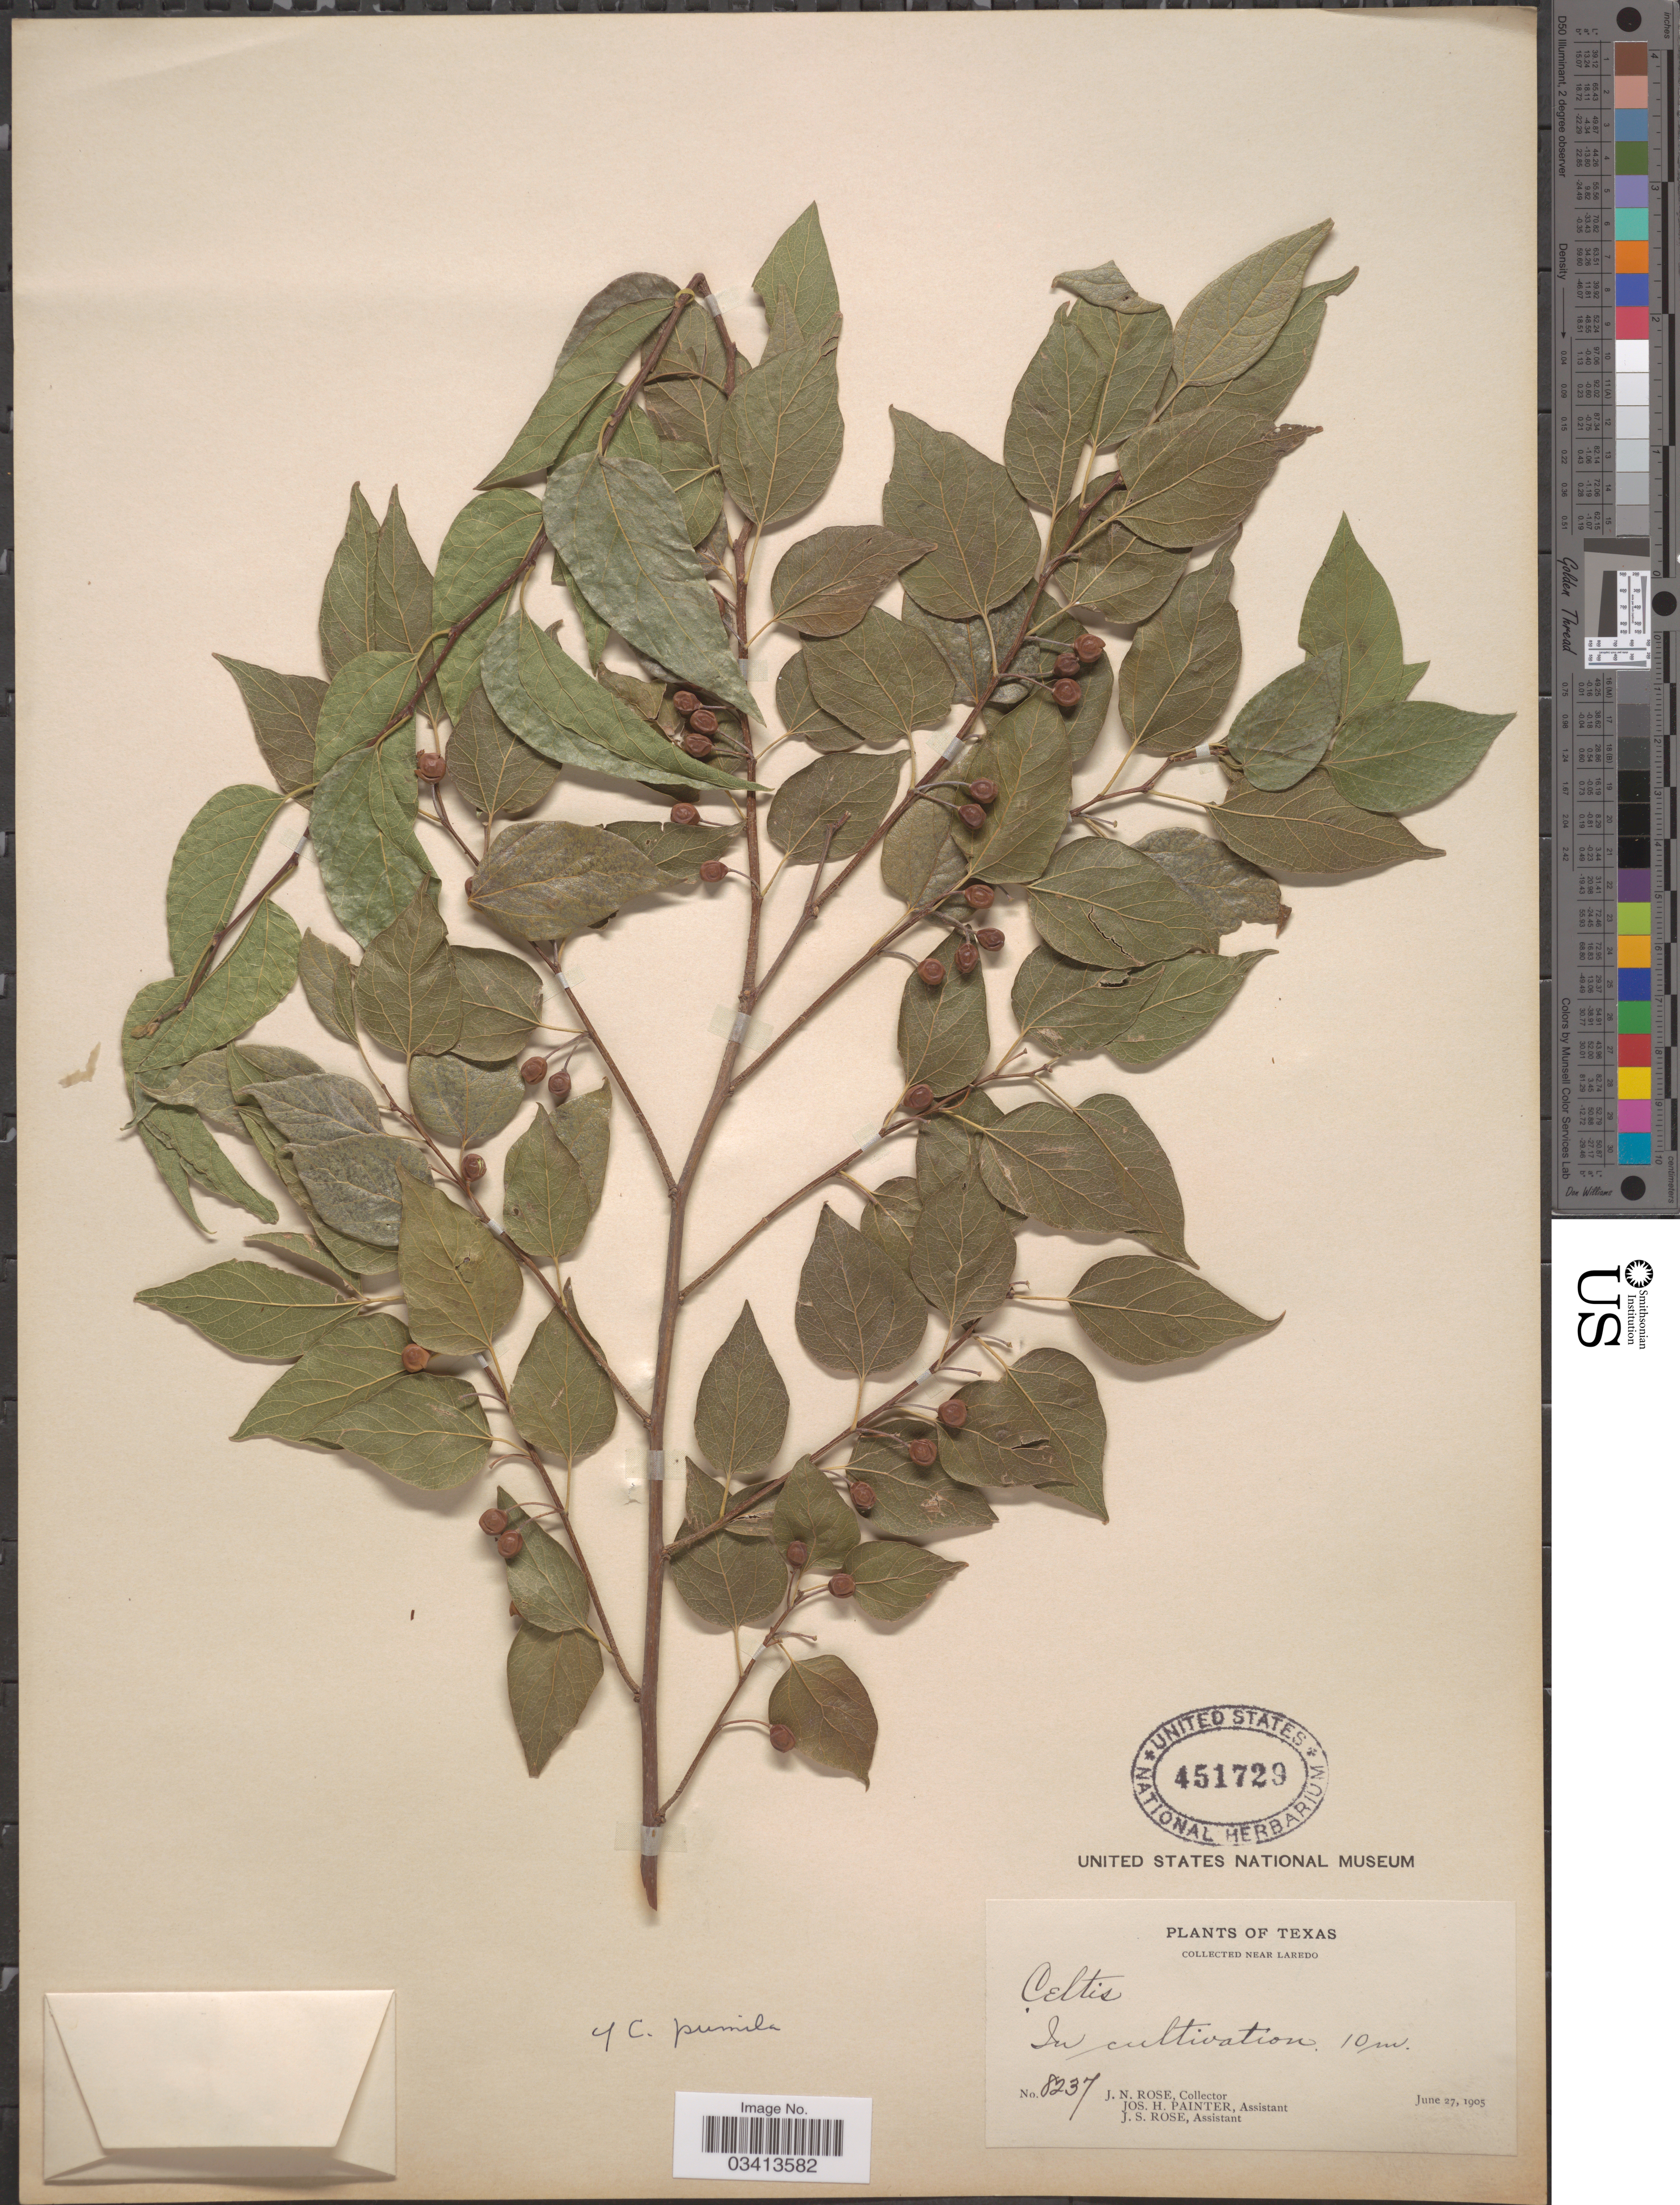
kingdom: Plantae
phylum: Tracheophyta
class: Magnoliopsida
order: Rosales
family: Cannabaceae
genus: Celtis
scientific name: Celtis pumila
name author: Pursh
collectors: J. N. Rose, J. H. Painter & J. S. Rose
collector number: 8237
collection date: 1905-06-27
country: United States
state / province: Texas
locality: Near Laredo.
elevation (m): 10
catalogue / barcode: US 451729